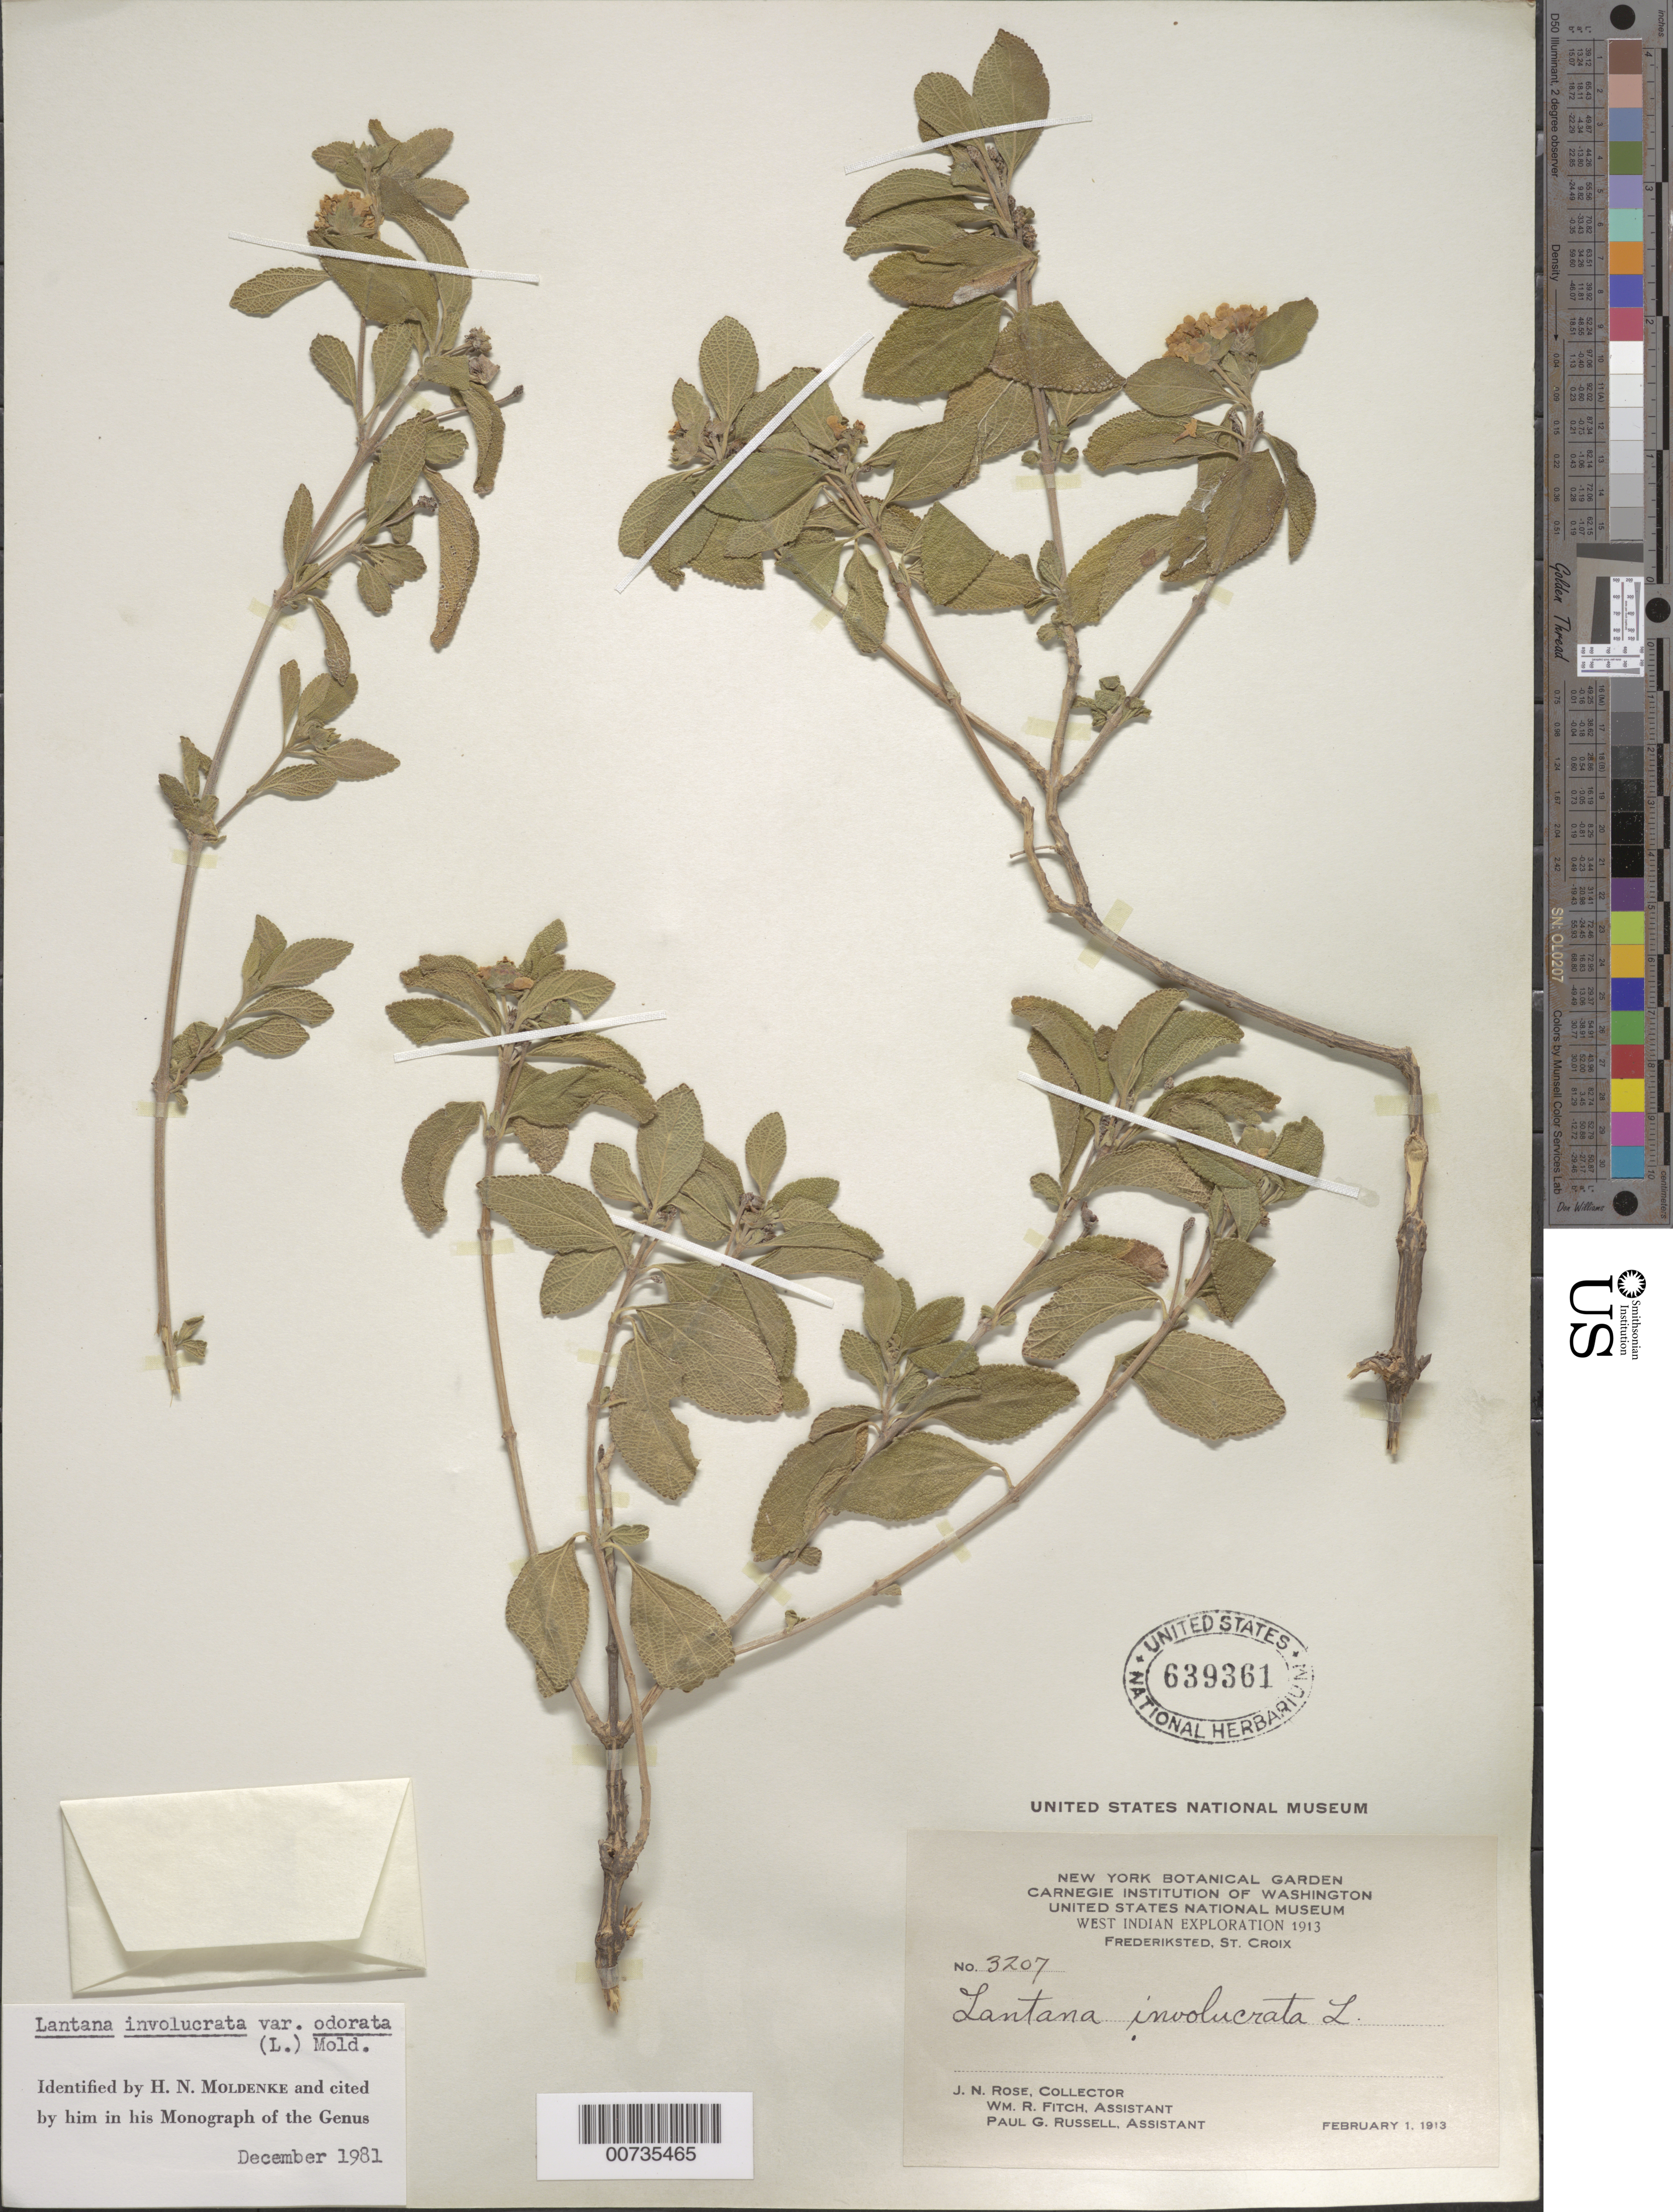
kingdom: Plantae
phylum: Tracheophyta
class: Magnoliopsida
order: Lamiales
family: Verbenaceae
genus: Lantana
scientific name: Lantana involucrata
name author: L.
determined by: Moldenke, H. N.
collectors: J. N. Rose, W. R. Fitch & P. G. Russell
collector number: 3207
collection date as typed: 01 Feb 1913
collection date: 1913-02-01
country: U.S. Virgin Islands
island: St. Croix Island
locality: Frederiksted.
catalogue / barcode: US 639361